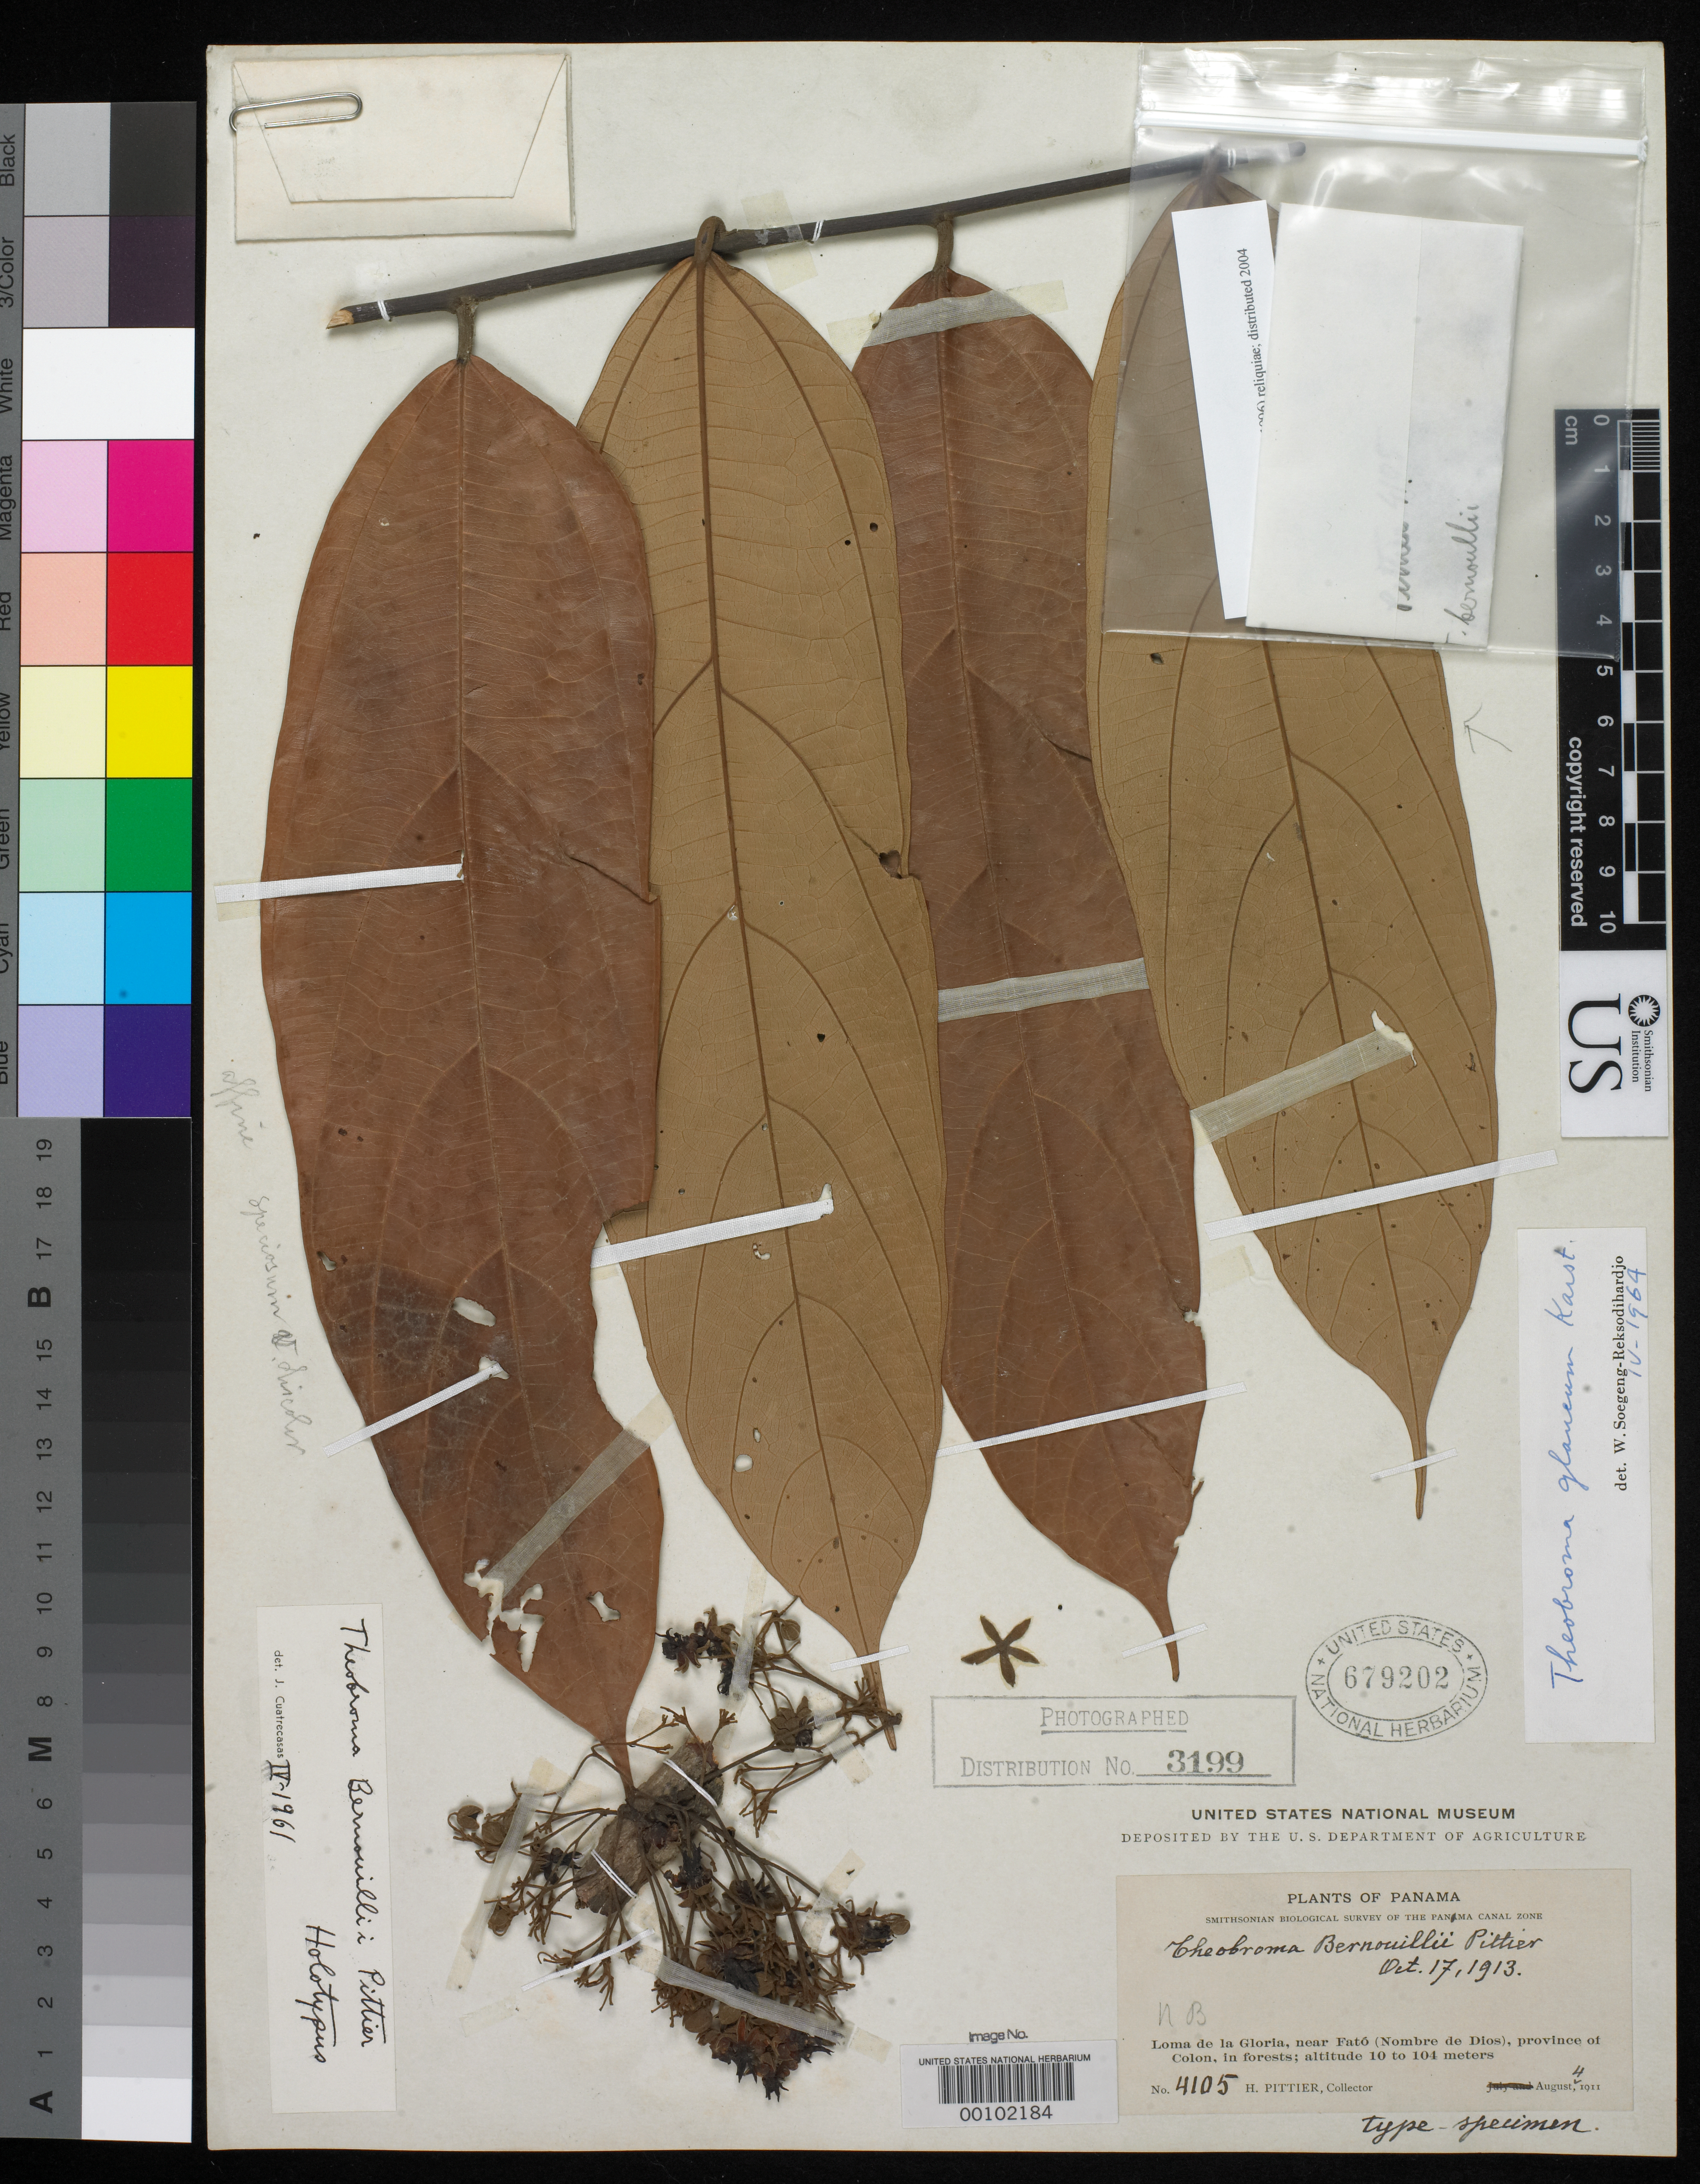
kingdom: Plantae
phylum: Tracheophyta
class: Magnoliopsida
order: Malvales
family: Malvaceae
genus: Theobroma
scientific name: Theobroma bernoullii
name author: Pittier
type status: Holotype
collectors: H. F. Pittier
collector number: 4105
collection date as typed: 04 Aug 1911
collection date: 1911-08-04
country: Panama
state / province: Colón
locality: Loma de La Gloria, near Fato.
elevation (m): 10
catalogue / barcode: US 679202